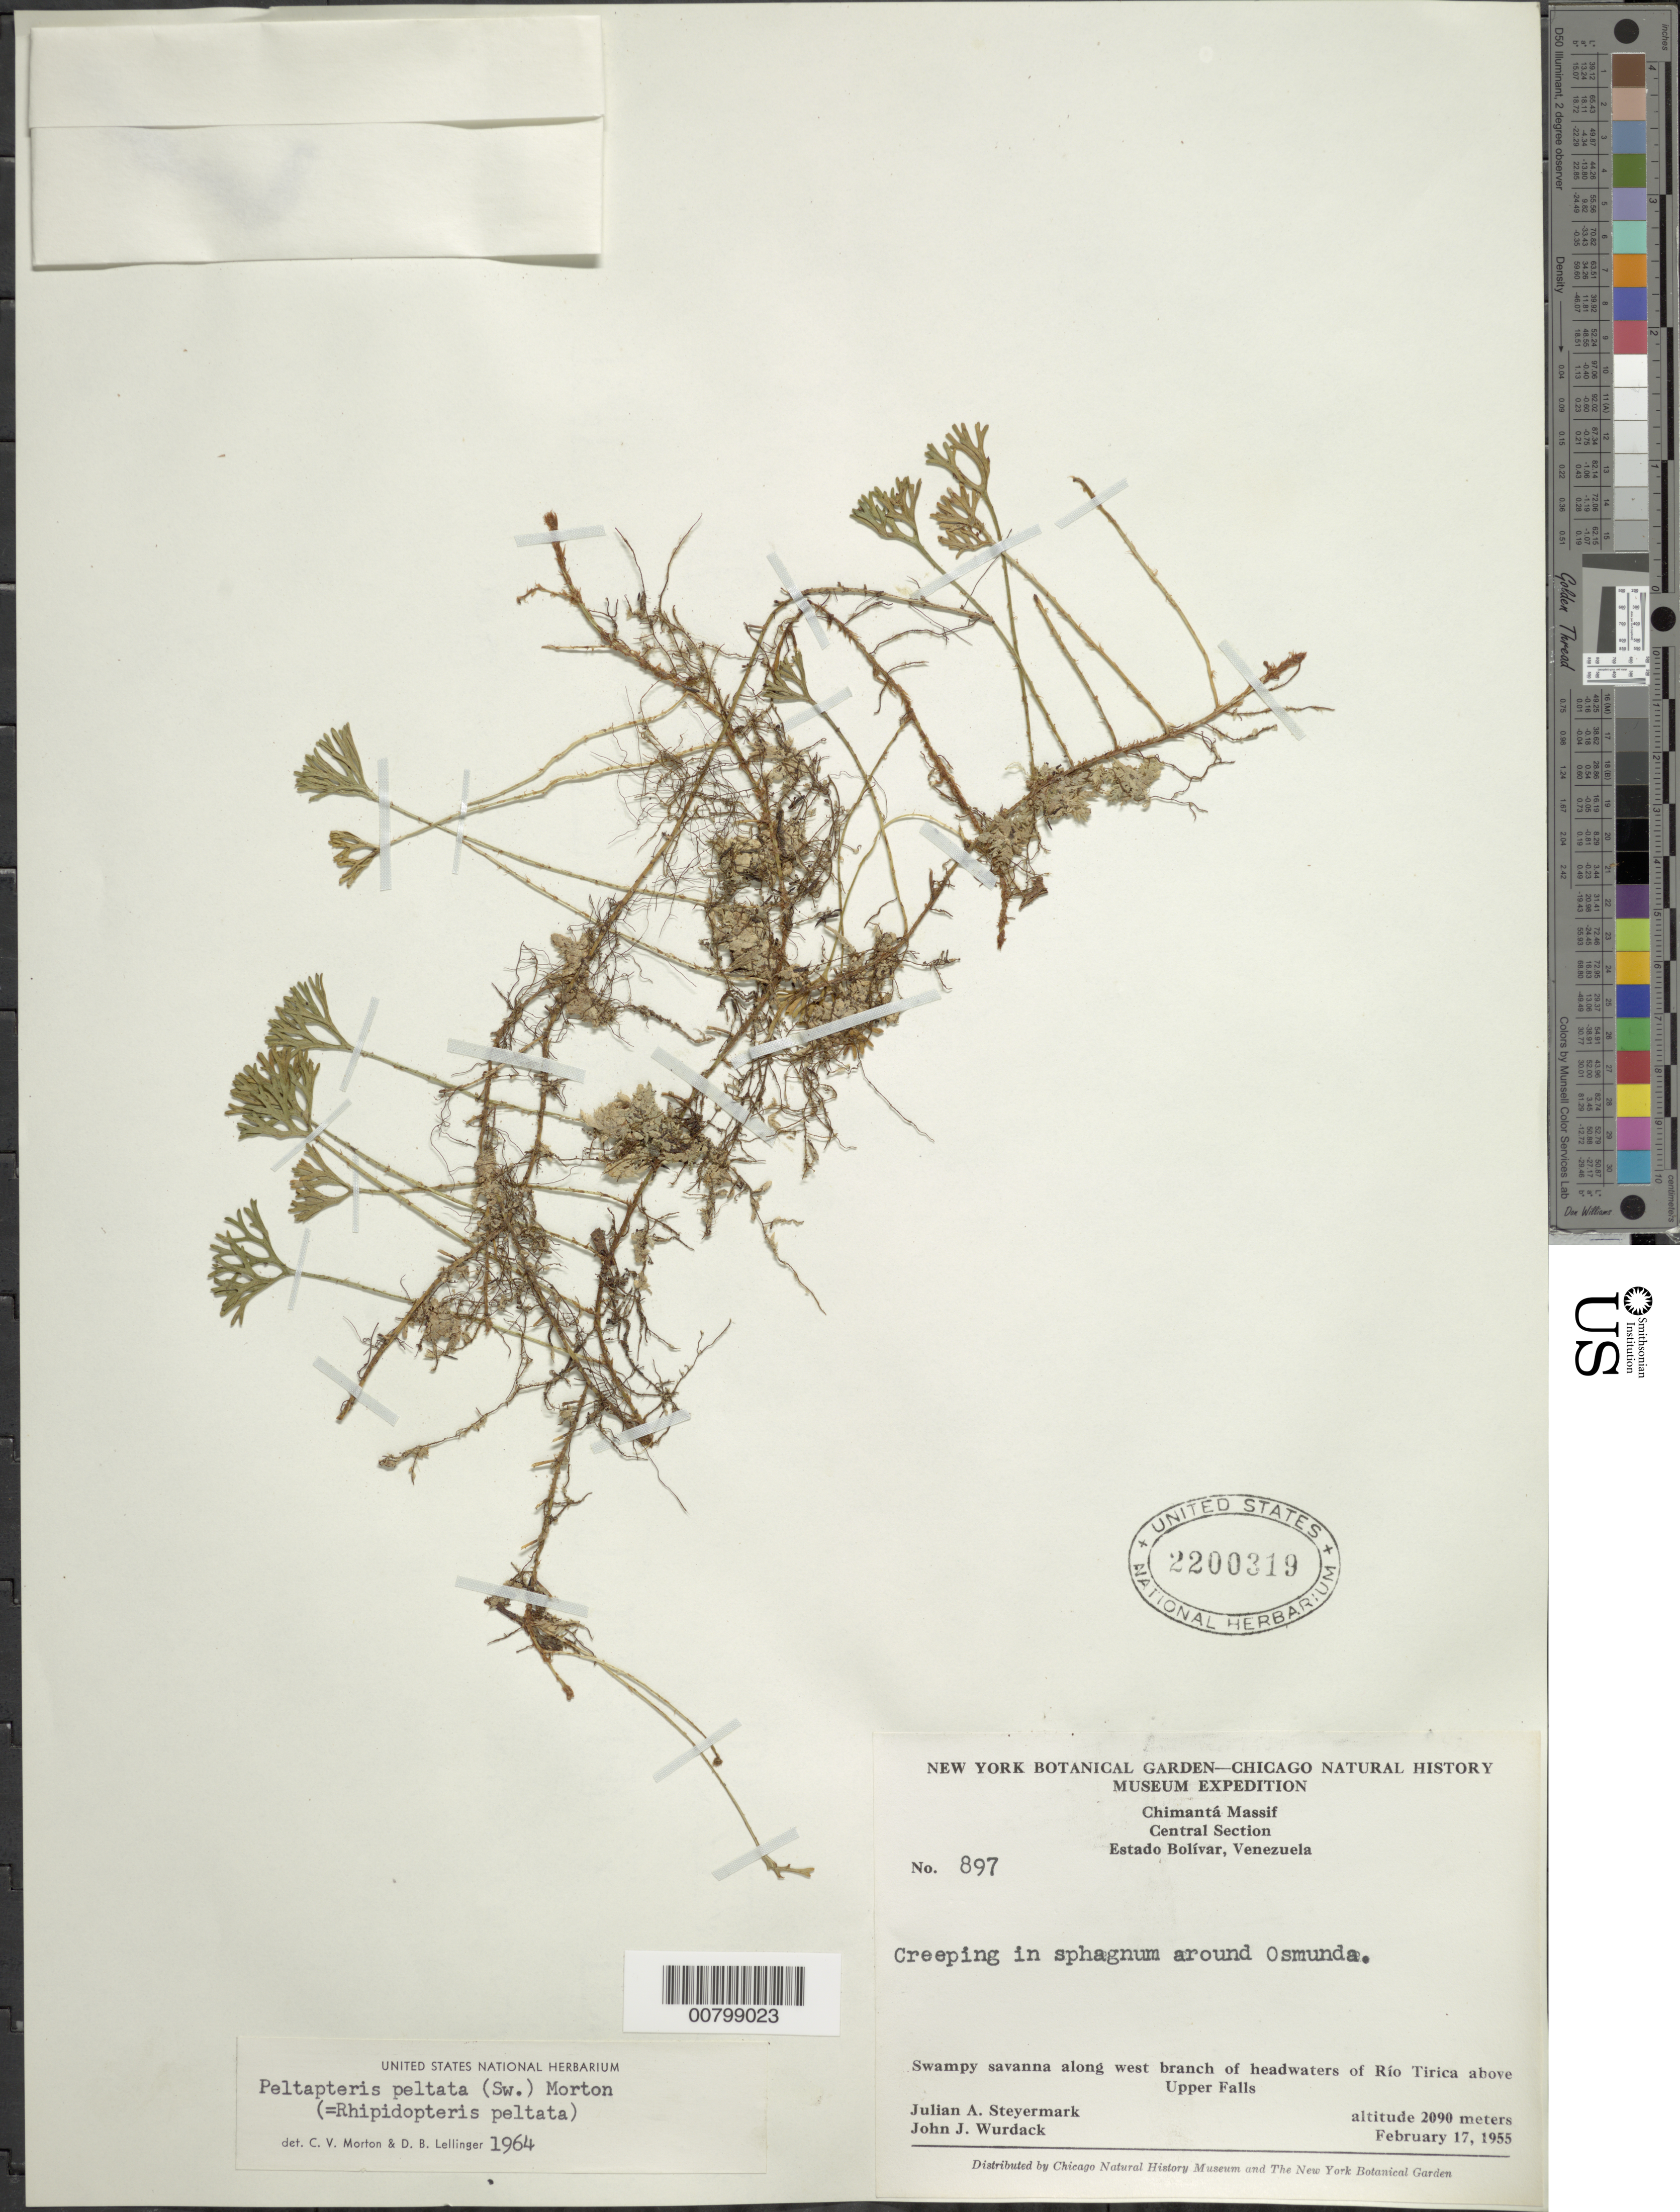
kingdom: Plantae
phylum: Tracheophyta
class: Polypodiopsida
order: Polypodiales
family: Dryopteridaceae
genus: Elaphoglossum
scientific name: Elaphoglossum peltatum f. peltatum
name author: (Sw.) Urb.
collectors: J. Steyermark & J. J. Wurdack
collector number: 55 897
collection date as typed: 17-Feb-55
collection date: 1955-02-17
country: Venezuela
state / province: Bolívar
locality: Chimantá Massif, central section; along west branch of headwaters of Río Tirica above Upper Falls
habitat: Swampy savanna along river, in sphagnum around Osmunda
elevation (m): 2090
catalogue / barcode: US 2200319